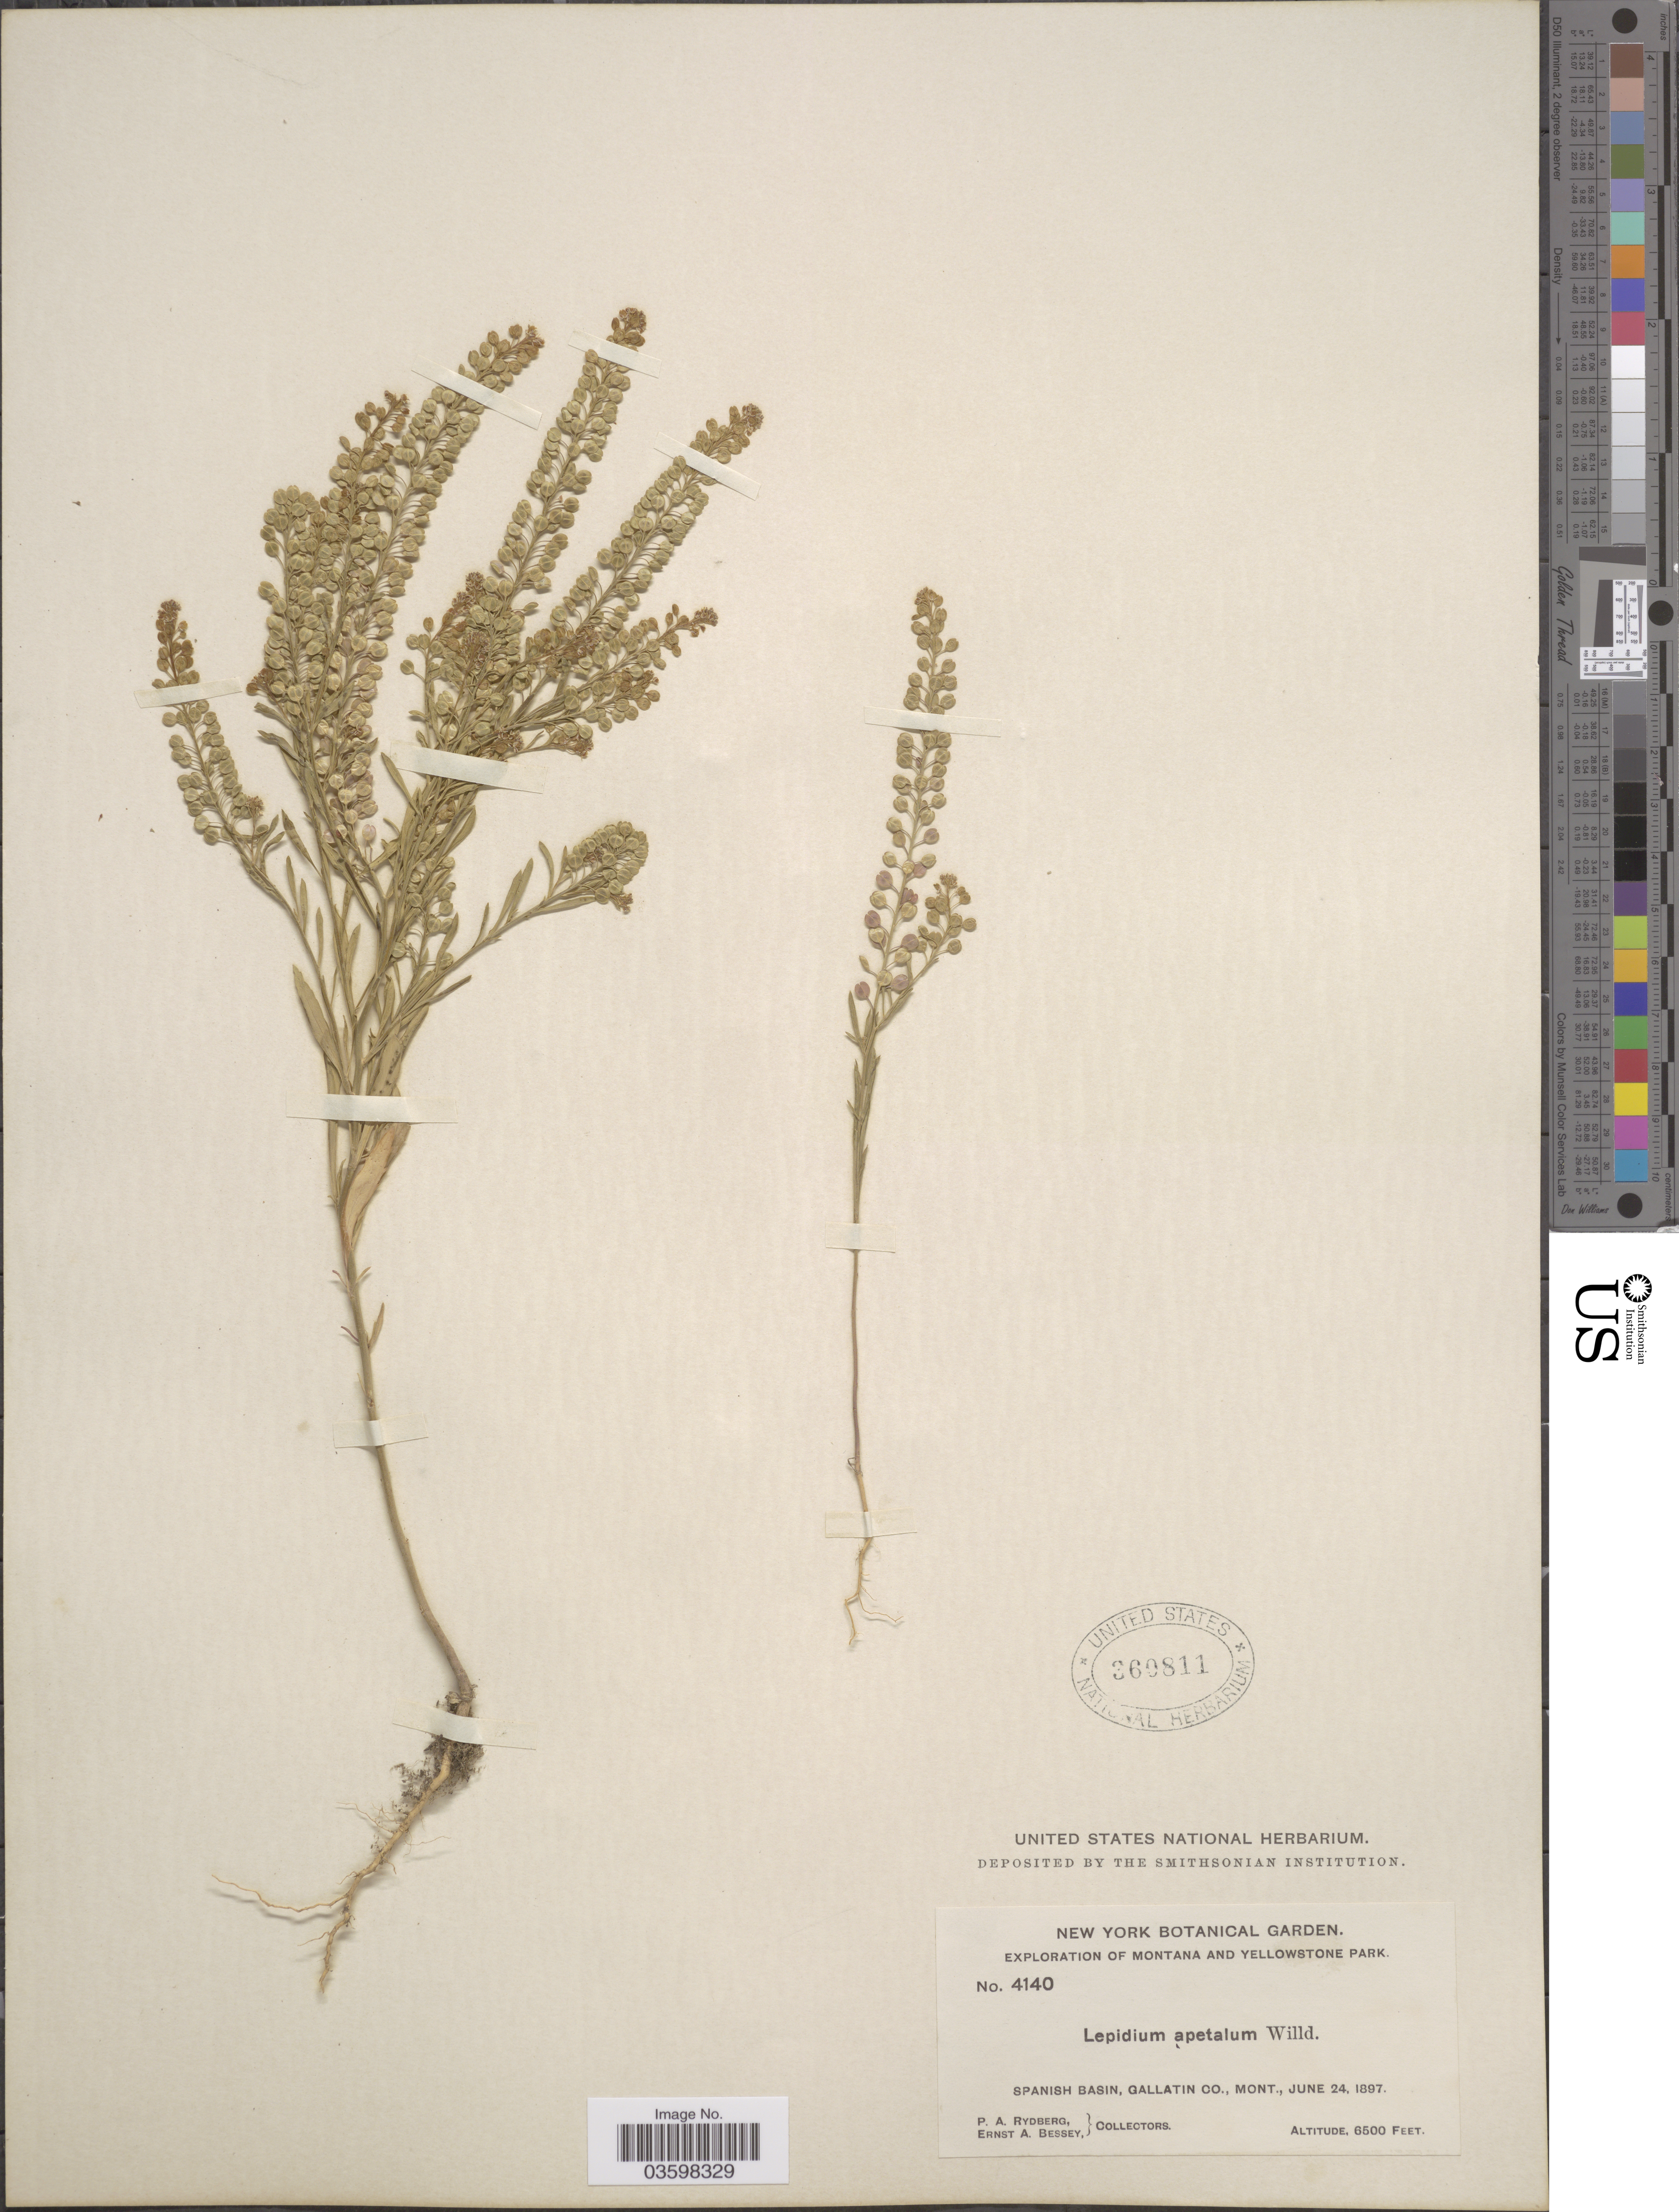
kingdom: Plantae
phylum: Tracheophyta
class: Magnoliopsida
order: Brassicales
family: Brassicaceae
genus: Lepidium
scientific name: Lepidium densiflorum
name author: Schrad.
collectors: P. A. Rydberg & E. A. Bessey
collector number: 4140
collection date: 1897-06-24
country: United States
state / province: Montana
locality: Montana and Yellowstone Park. Spanish Basin, Gallatin Co.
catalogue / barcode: US 360811